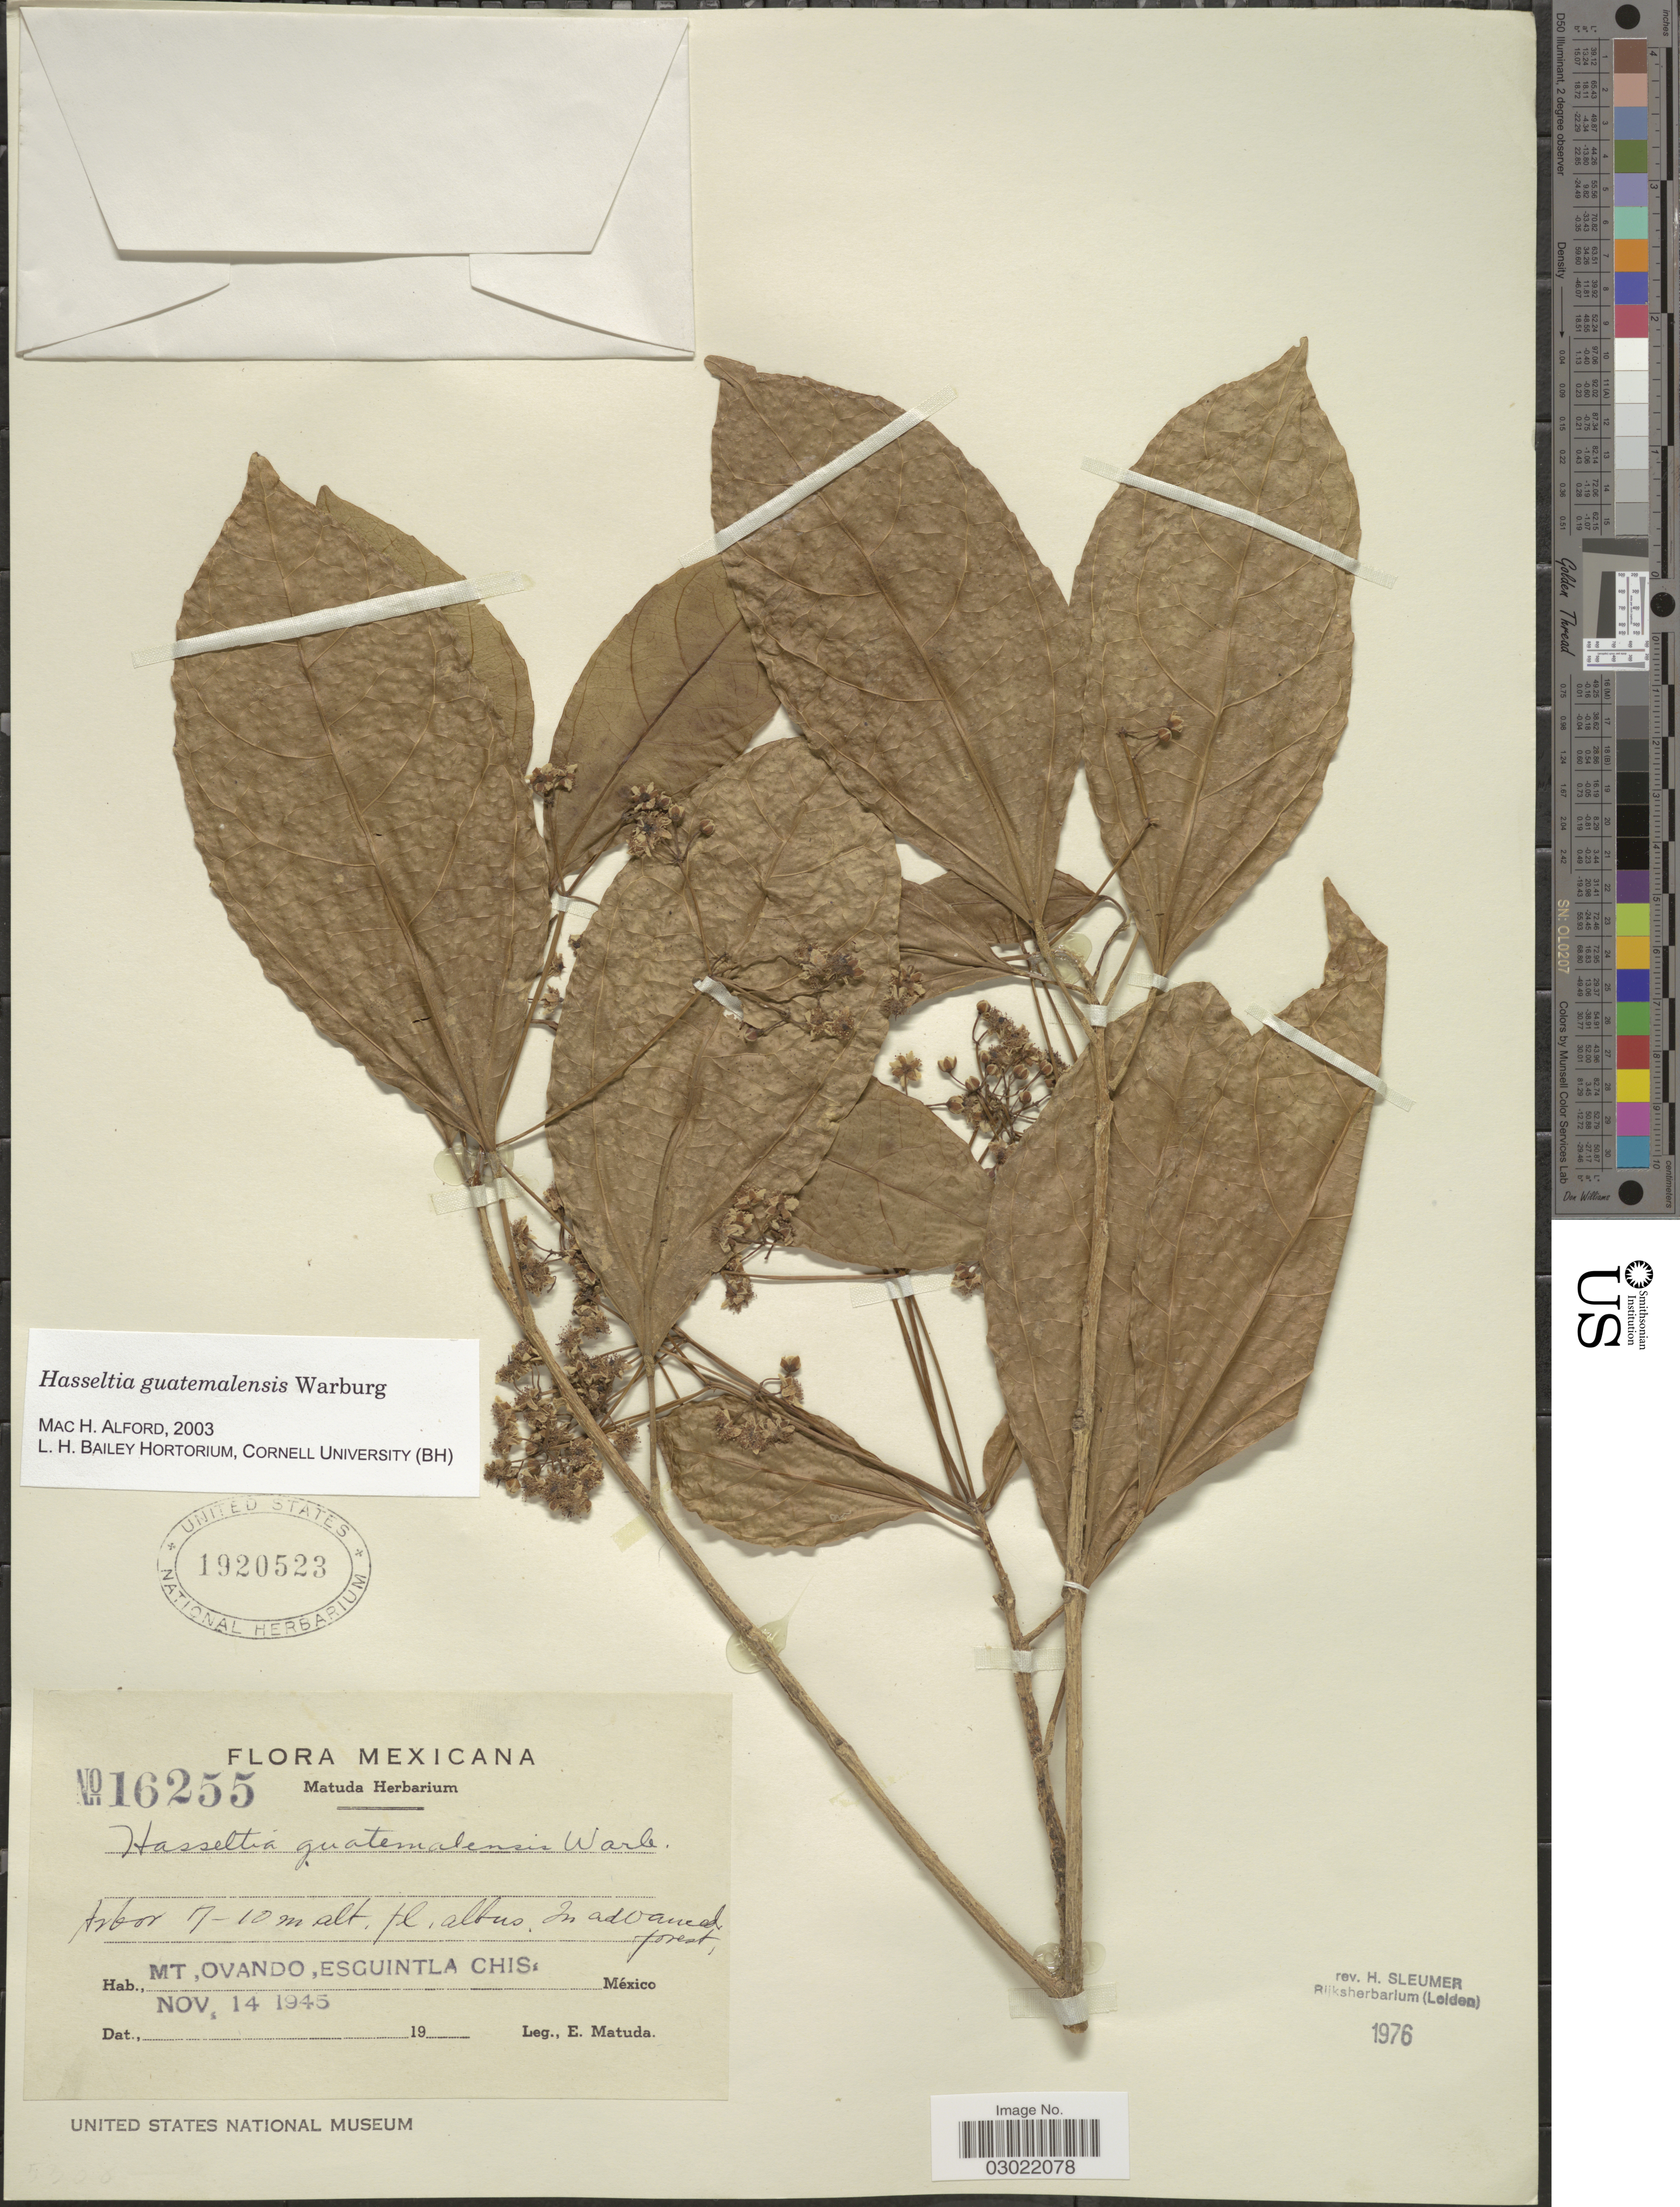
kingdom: Plantae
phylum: Tracheophyta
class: Magnoliopsida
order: Malpighiales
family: Salicaceae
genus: Hasseltia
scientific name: Hasseltia guatemalensis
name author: Warb.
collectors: E. Matuda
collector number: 16255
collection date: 1945-11-14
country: Mexico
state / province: Chiapas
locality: Mt, Ovando, Escuintla Chis.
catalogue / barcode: US 1920523